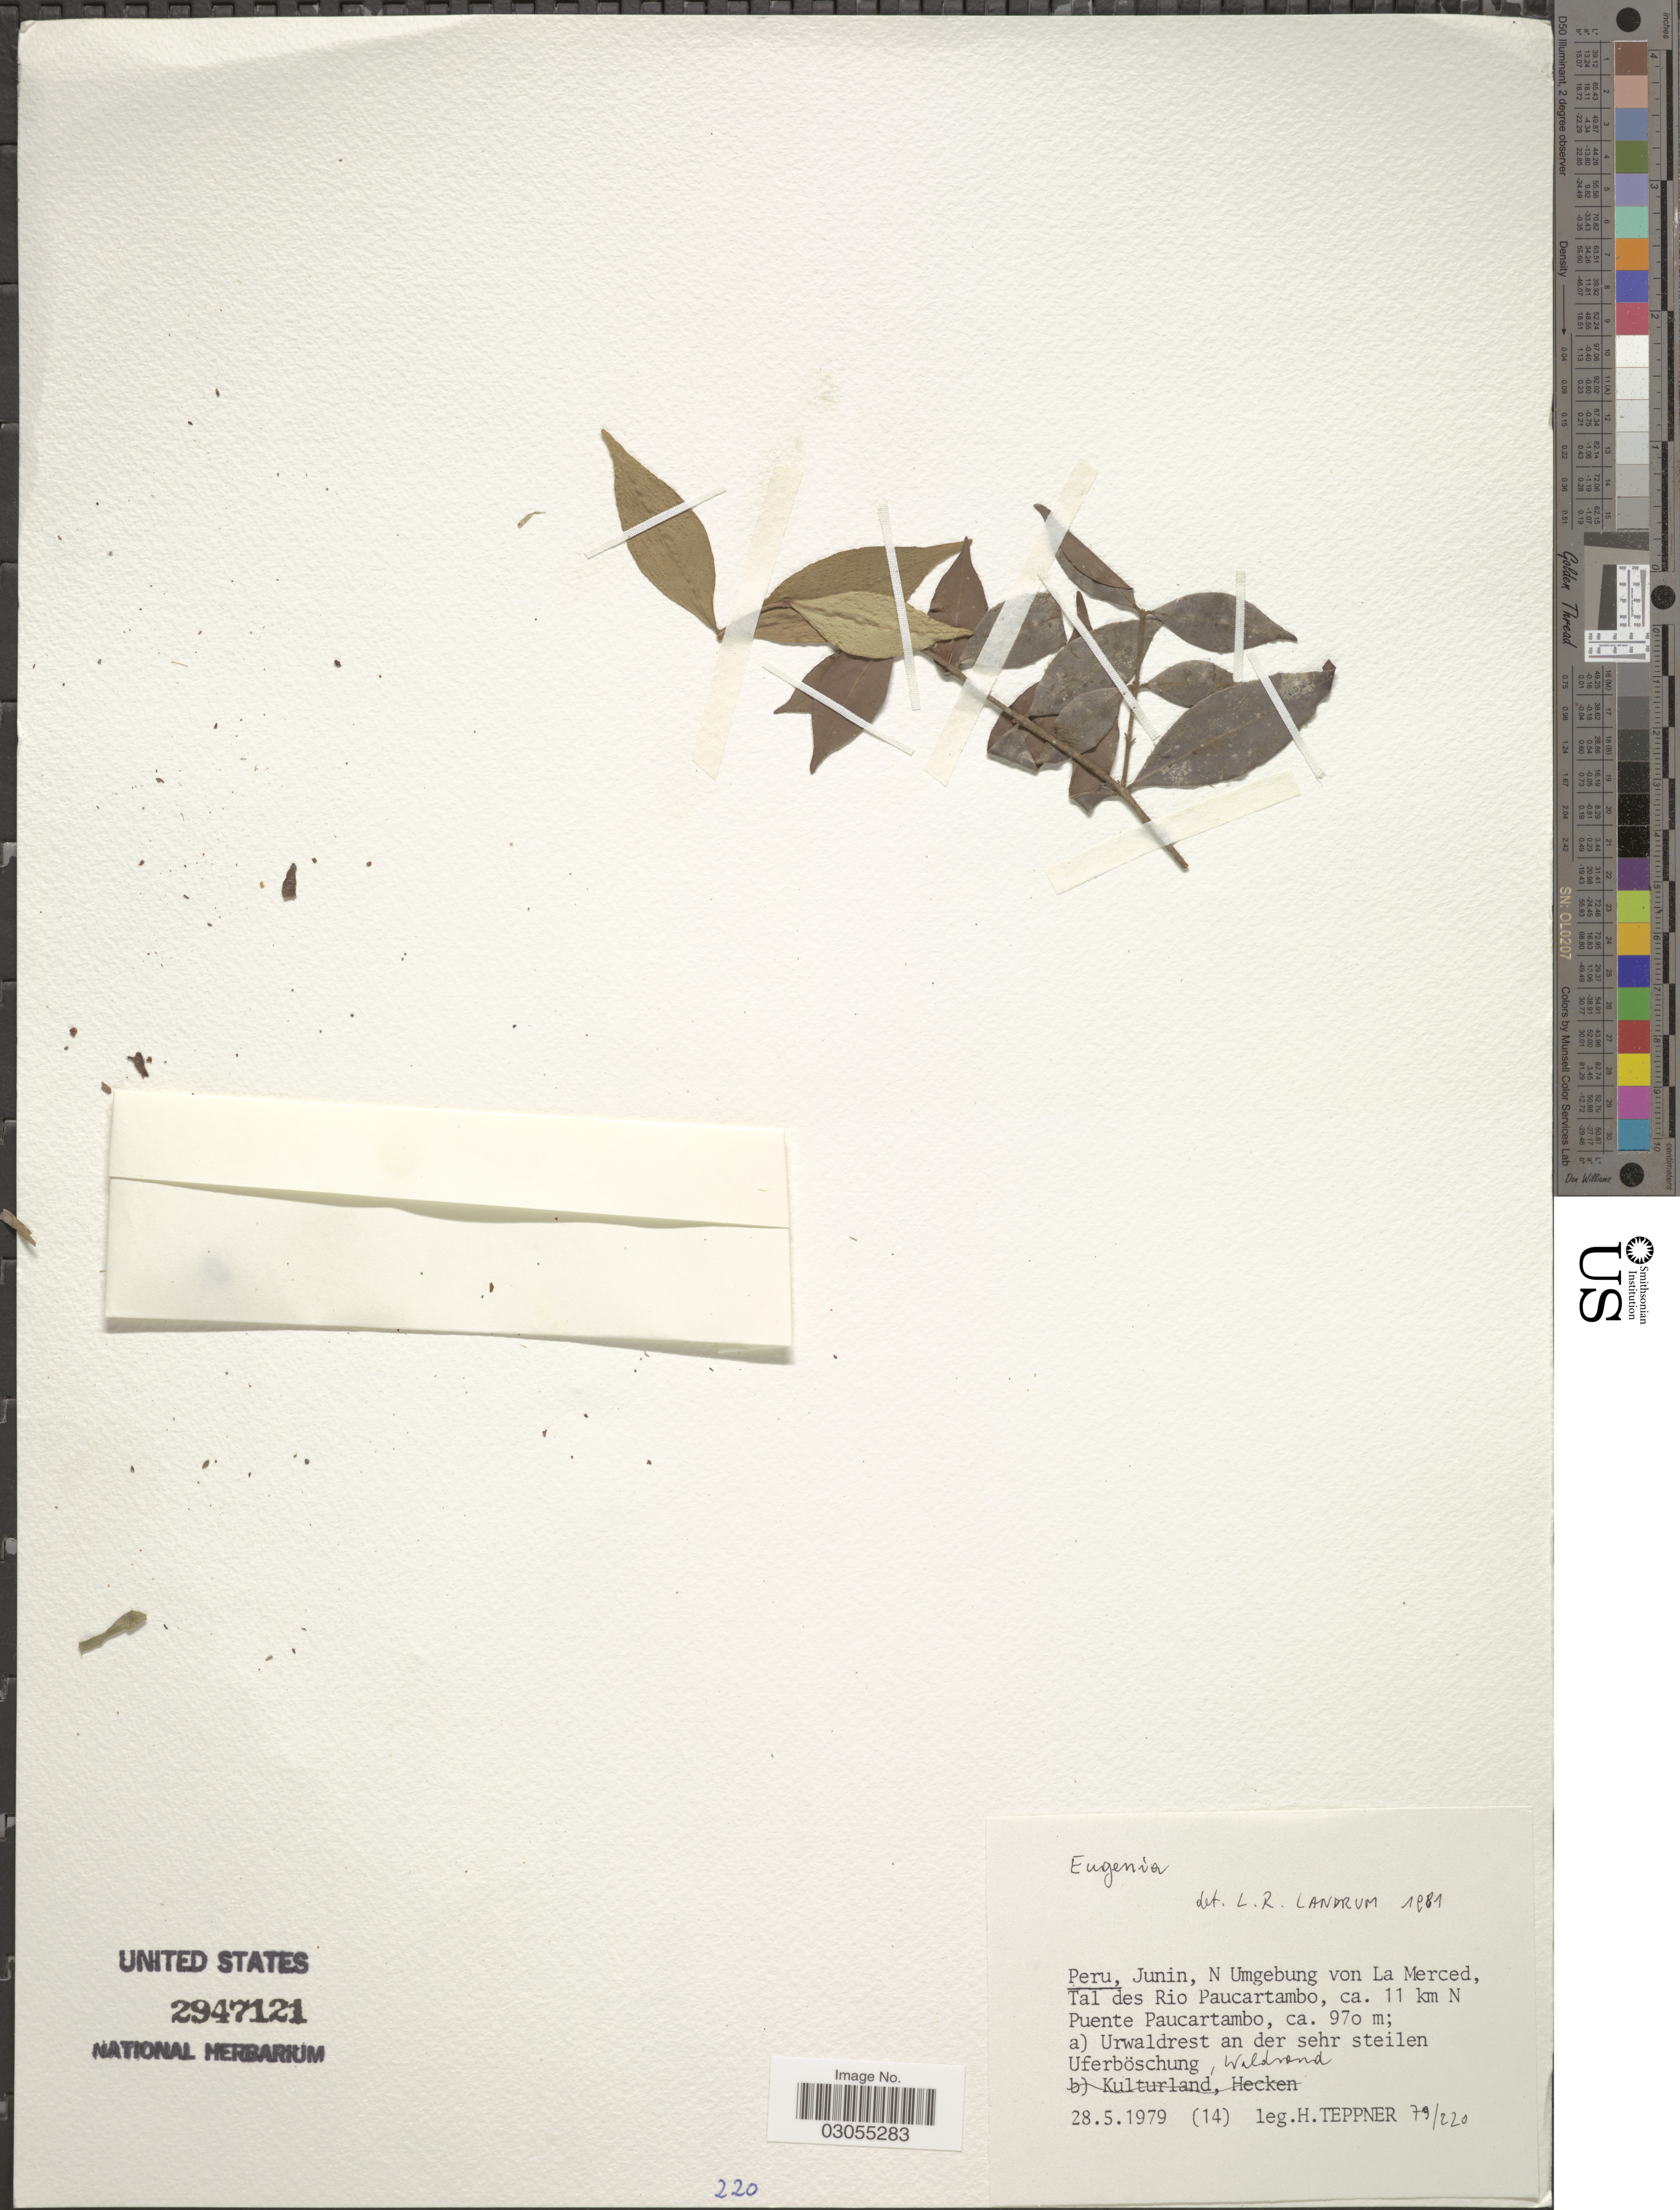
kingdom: Plantae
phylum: Tracheophyta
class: Magnoliopsida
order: Myrtales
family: Myrtaceae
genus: Eugenia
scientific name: Eugenia sp.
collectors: H. Teppner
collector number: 79/220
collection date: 1979-05-28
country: Peru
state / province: Junín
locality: N Umgebung von La Merced, Tal des Rio Puacartambo, ca. 11 km N Puente Paucartambo.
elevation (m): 970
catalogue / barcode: US 2947121